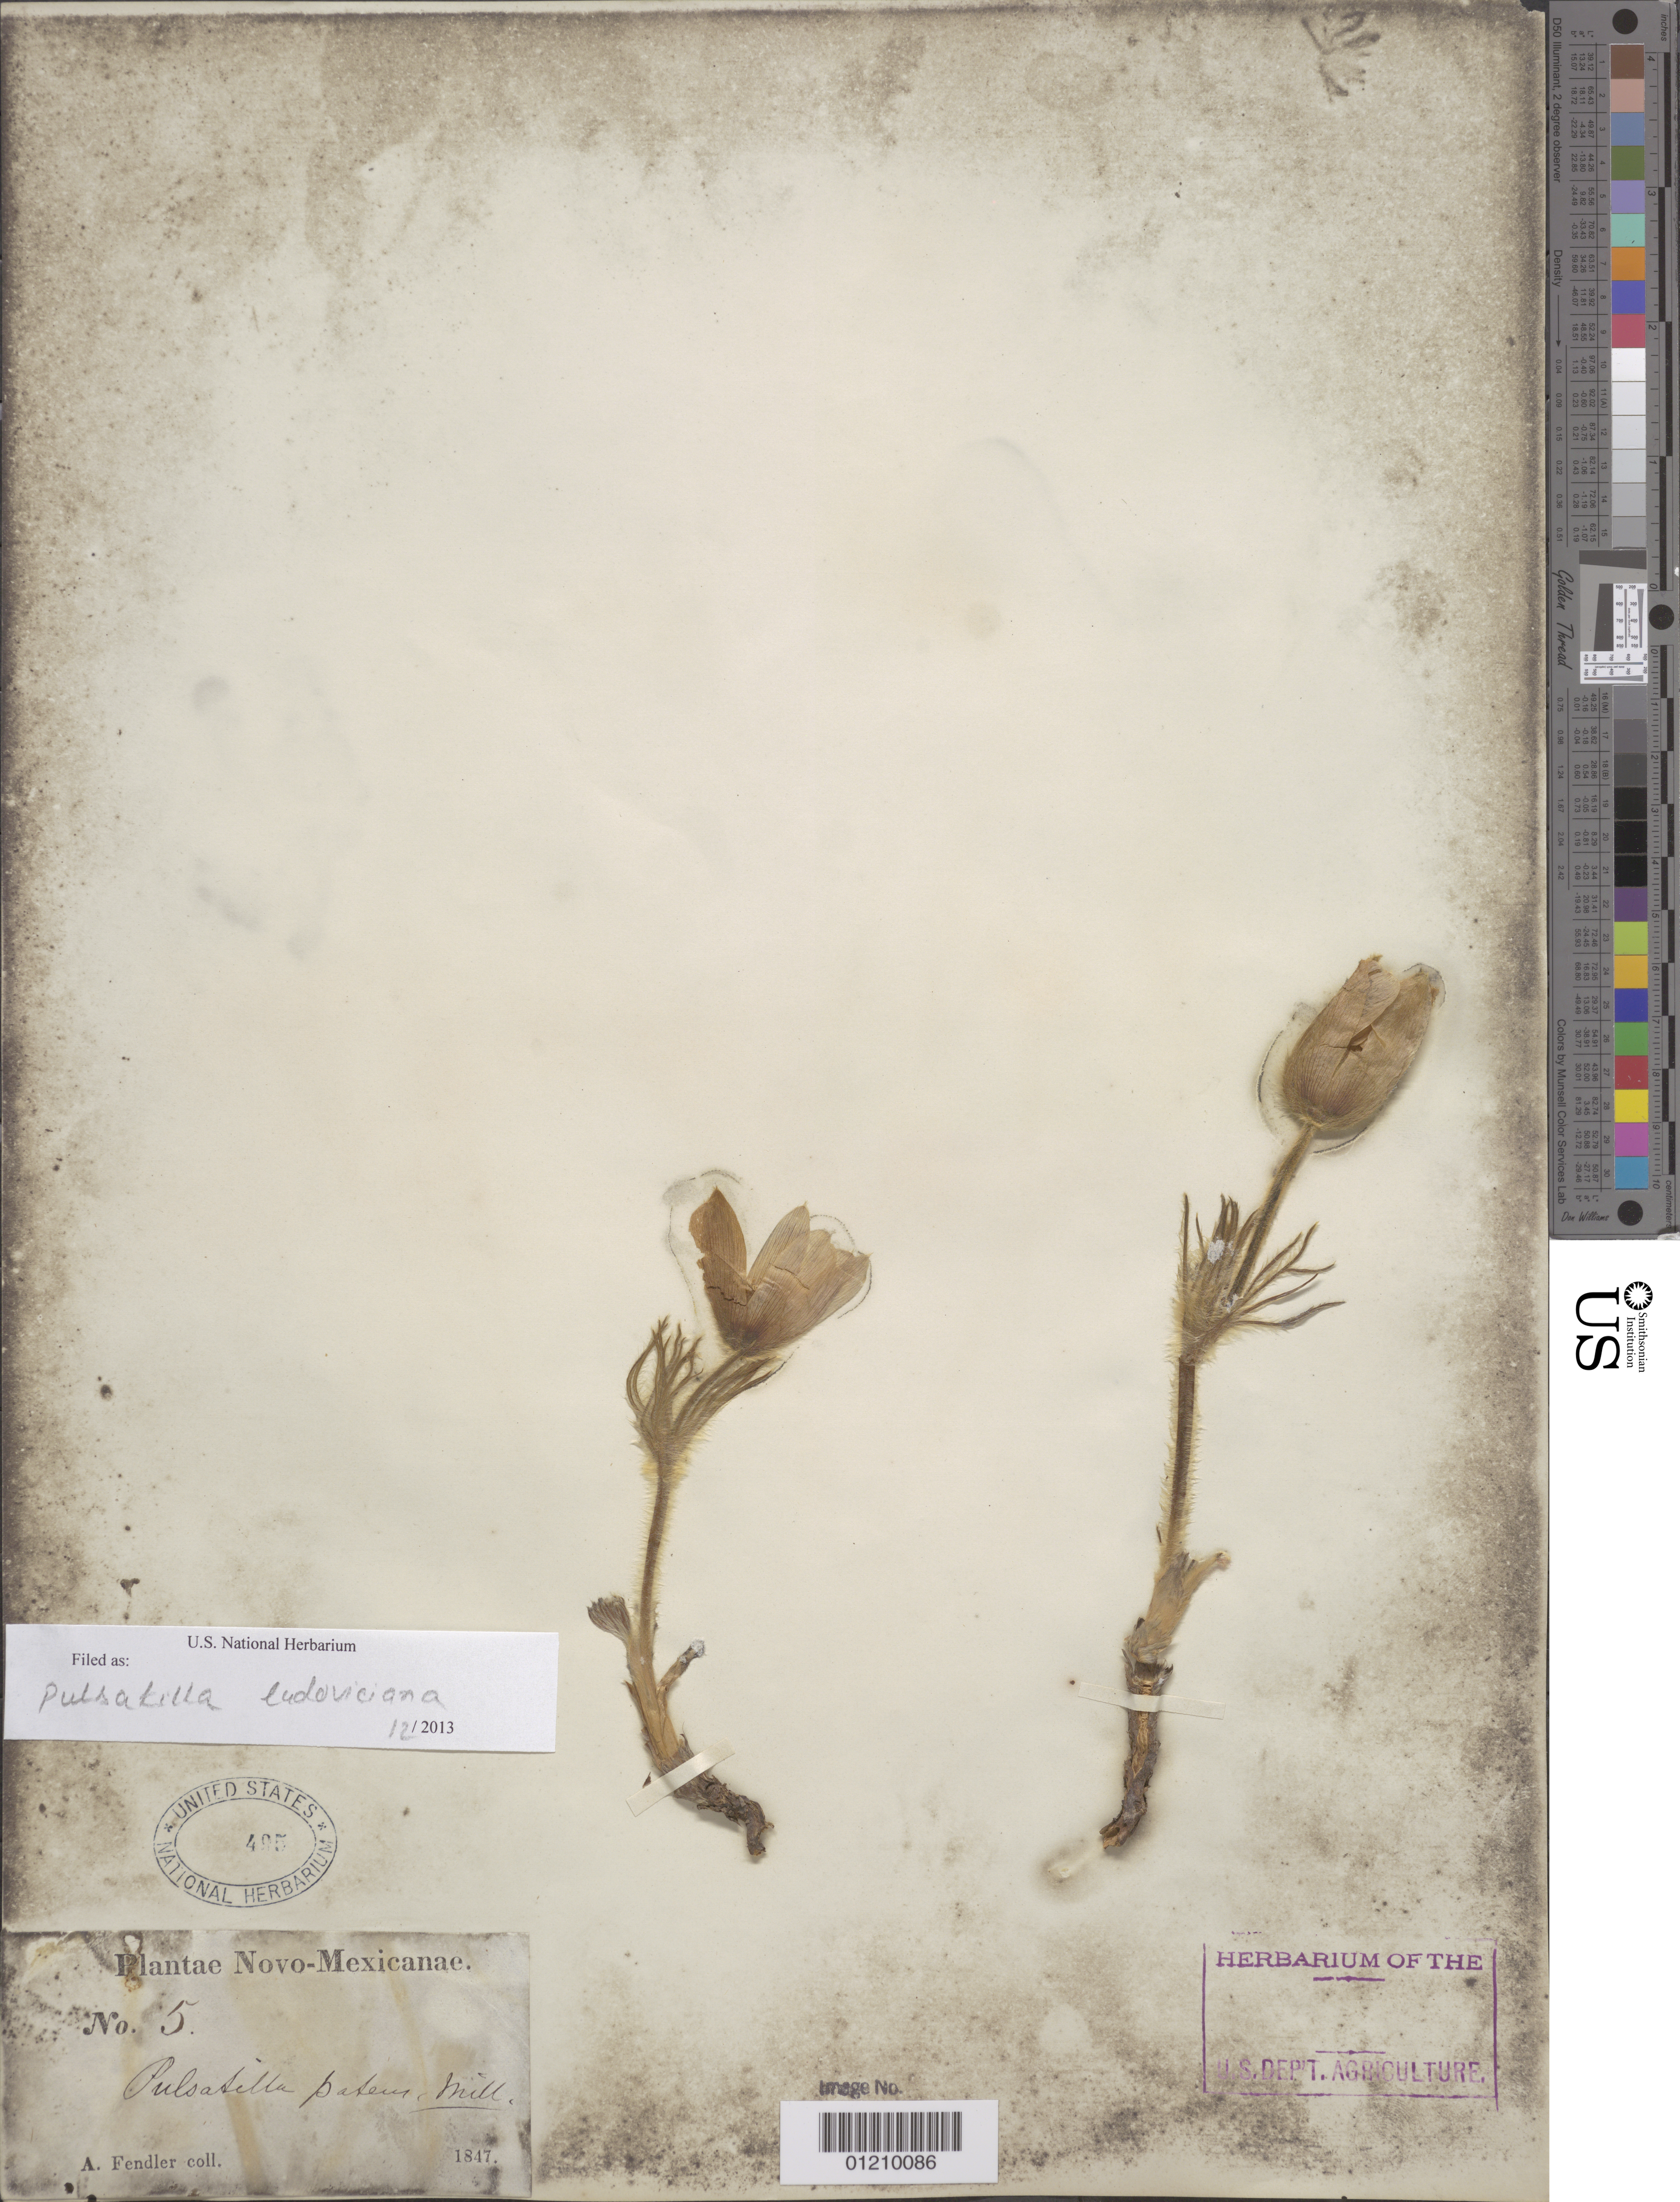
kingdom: Plantae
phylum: Tracheophyta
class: Magnoliopsida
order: Ranunculales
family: Ranunculaceae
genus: Pulsatilla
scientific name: Pulsatilla nuttalliana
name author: (DC.) Bercht. & J. Presl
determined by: Strong, Mark T., (BOT), Smithsonian Institution - National Museum of Natural History (UNITED STATES)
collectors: A. Fendler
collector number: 5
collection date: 1847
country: United States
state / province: New Mexico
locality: "Nova Mexicana"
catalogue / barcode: US 495